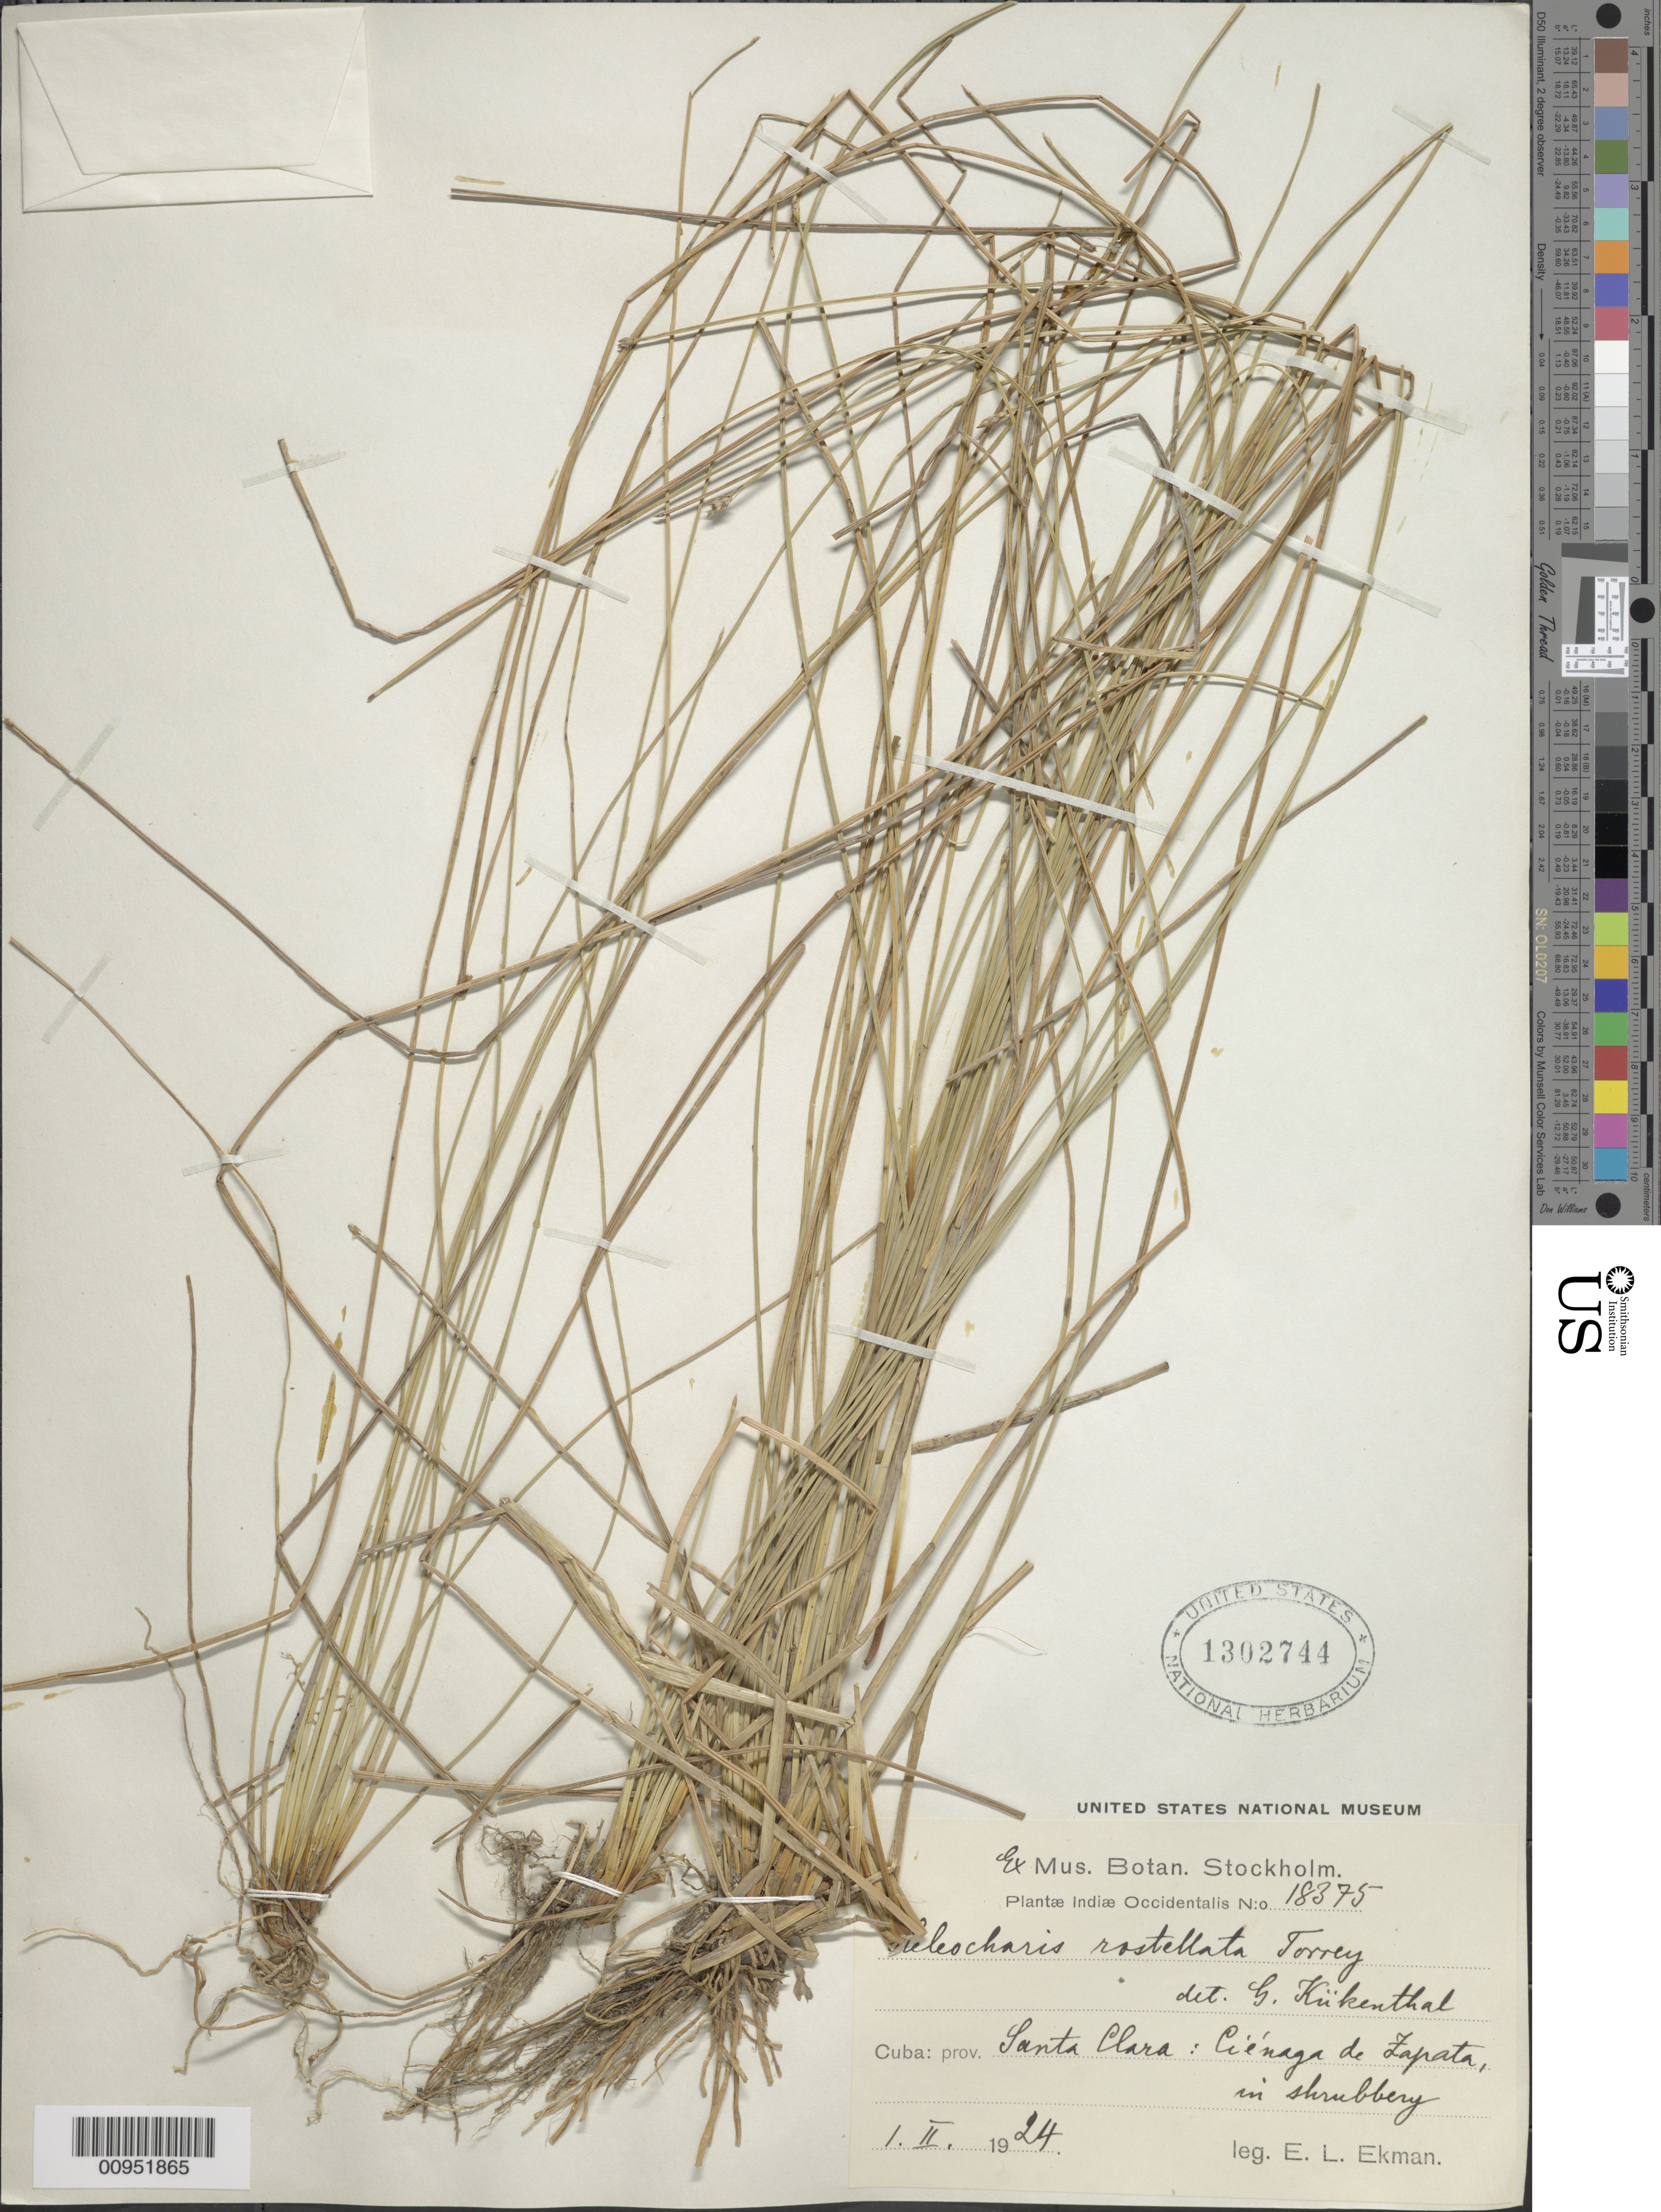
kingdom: Plantae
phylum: Tracheophyta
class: Liliopsida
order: Poales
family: Cyperaceae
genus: Eleocharis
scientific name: Eleocharis rostellata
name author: (Torr.) Torr.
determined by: Kükenthal, G.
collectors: E. L. Ekman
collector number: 18375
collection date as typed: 01 Feb 1924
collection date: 1924-02-01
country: Cuba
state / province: Las Villas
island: Cuba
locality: Cienaga de Zapata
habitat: In shrubbery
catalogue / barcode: US 1302744